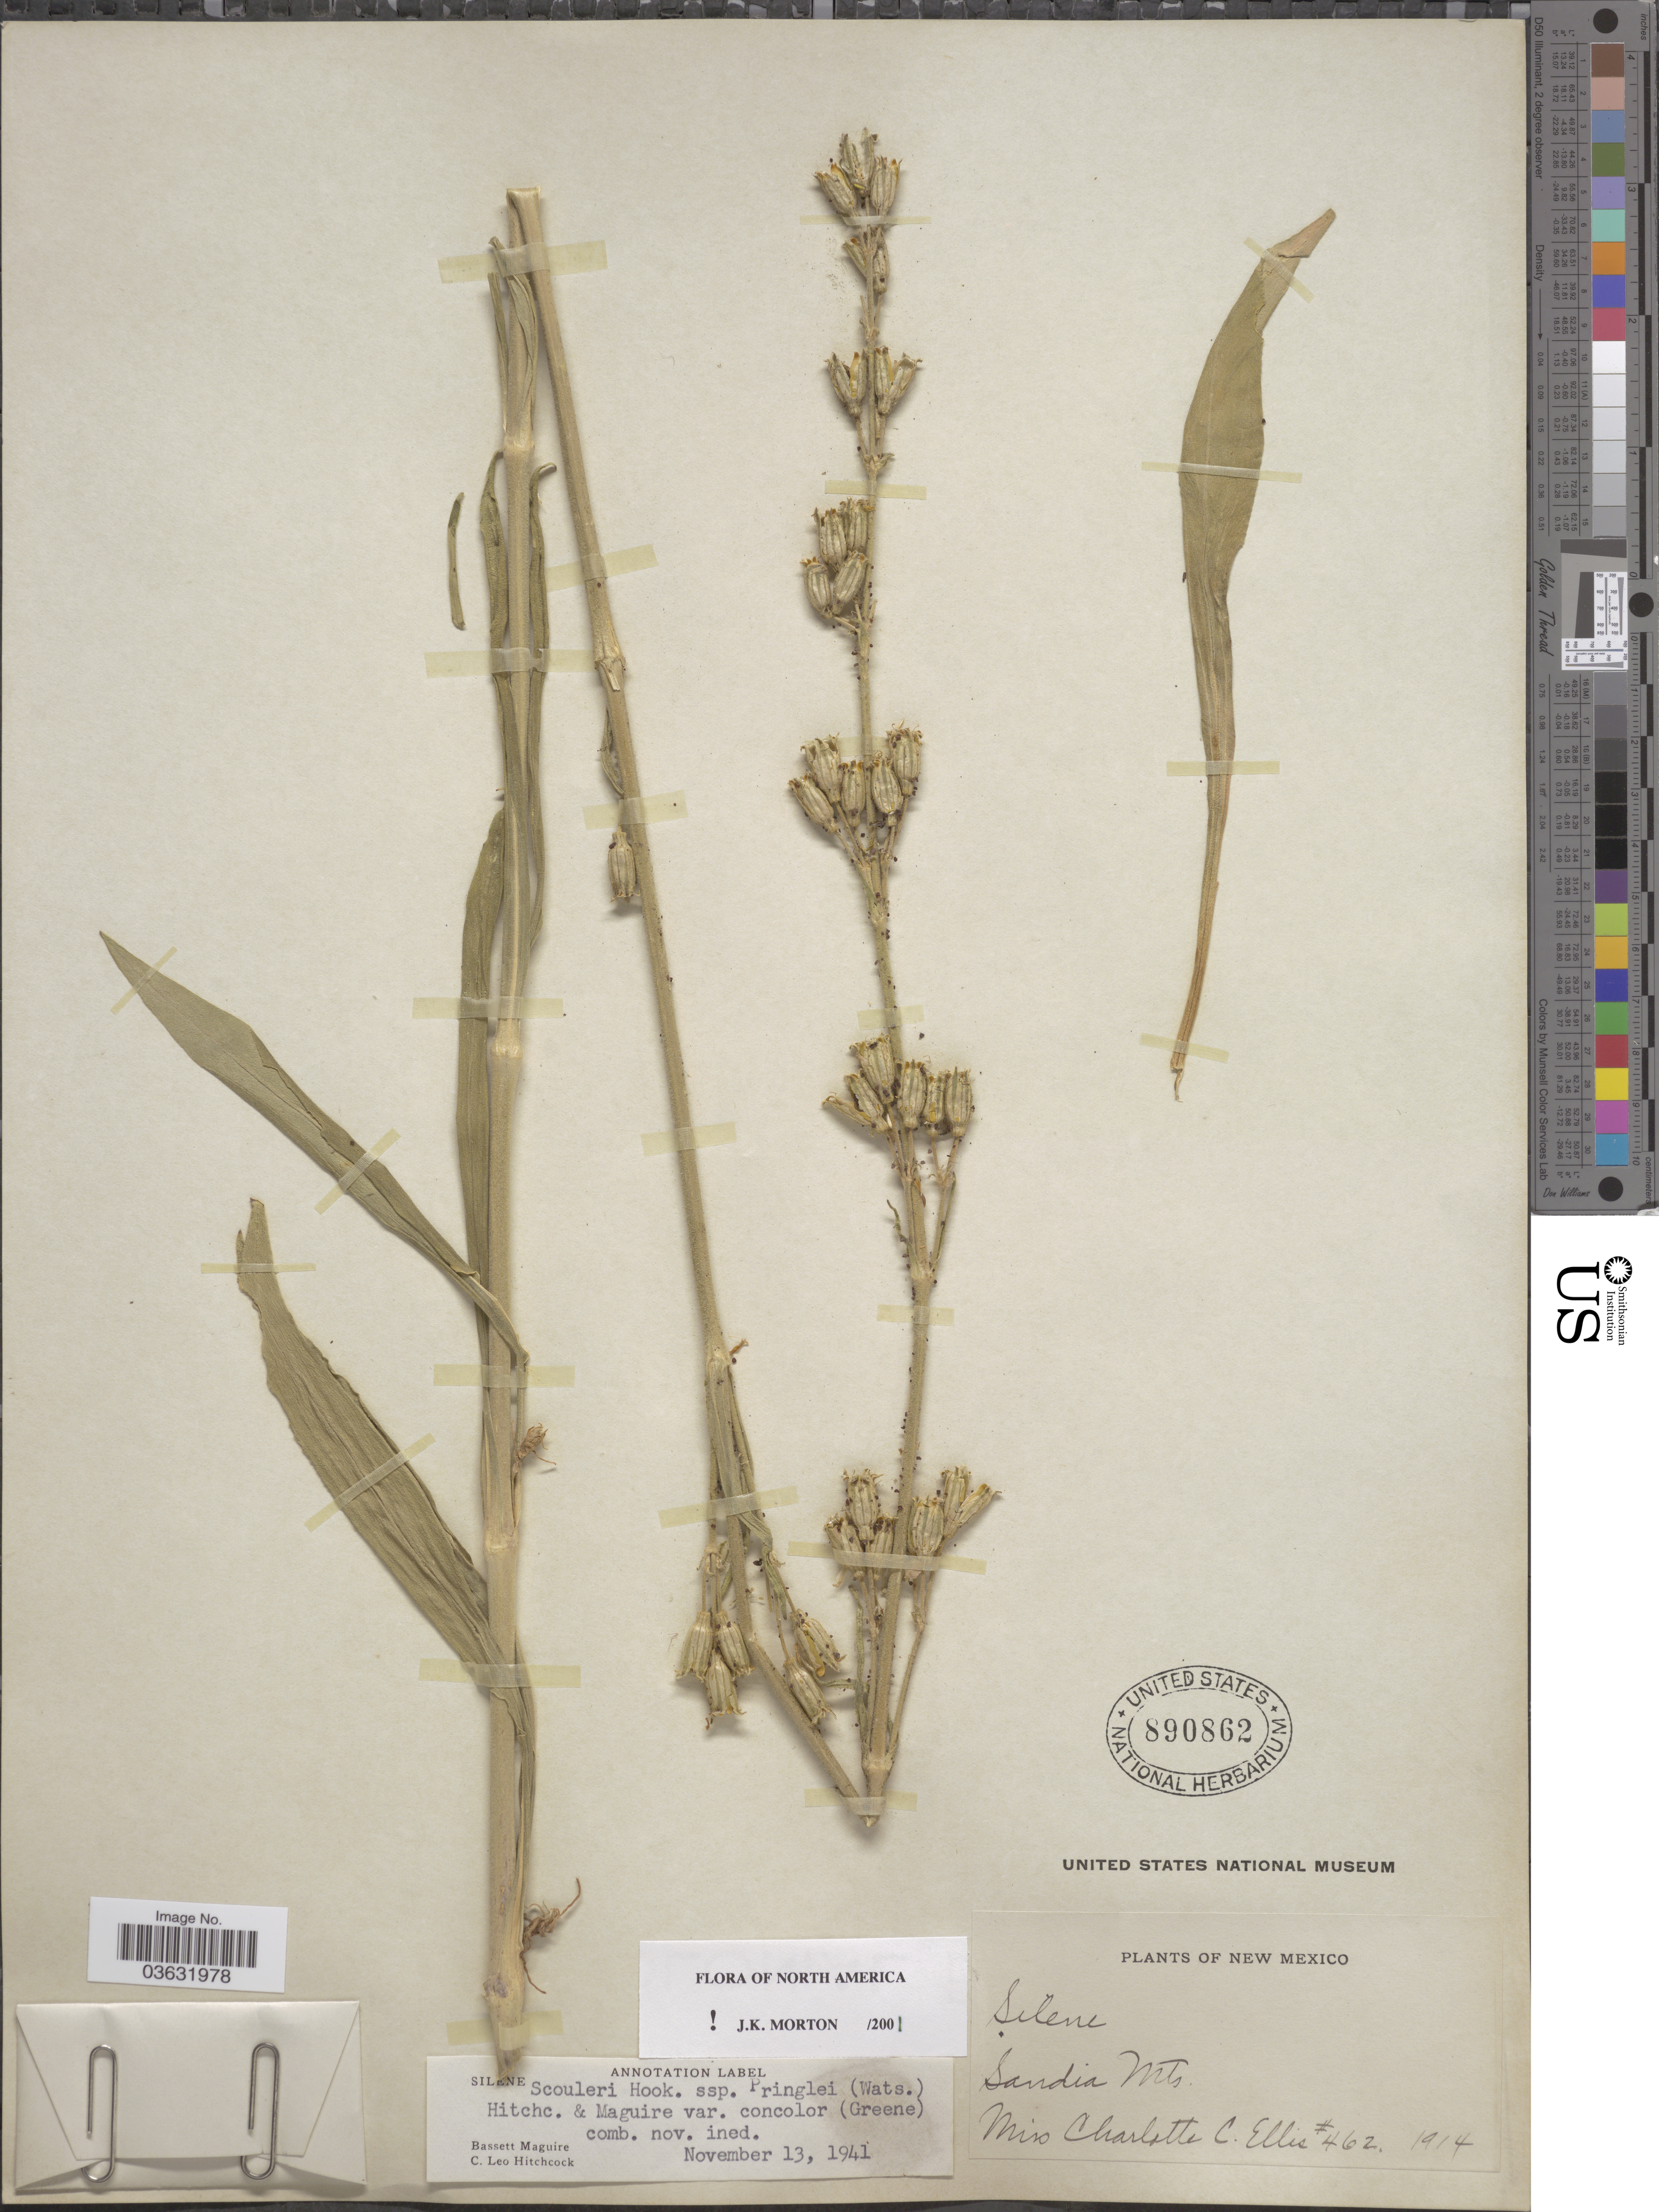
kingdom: Plantae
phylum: Tracheophyta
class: Magnoliopsida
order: Caryophyllales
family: Caryophyllaceae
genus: Silene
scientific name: Silene scouleri var. concolor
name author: (Greene) C.L. Hitchc. & Maguire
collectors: C. C. Ellis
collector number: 462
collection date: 1914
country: United States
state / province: New Mexico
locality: Sandia Mts.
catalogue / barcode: US 890862